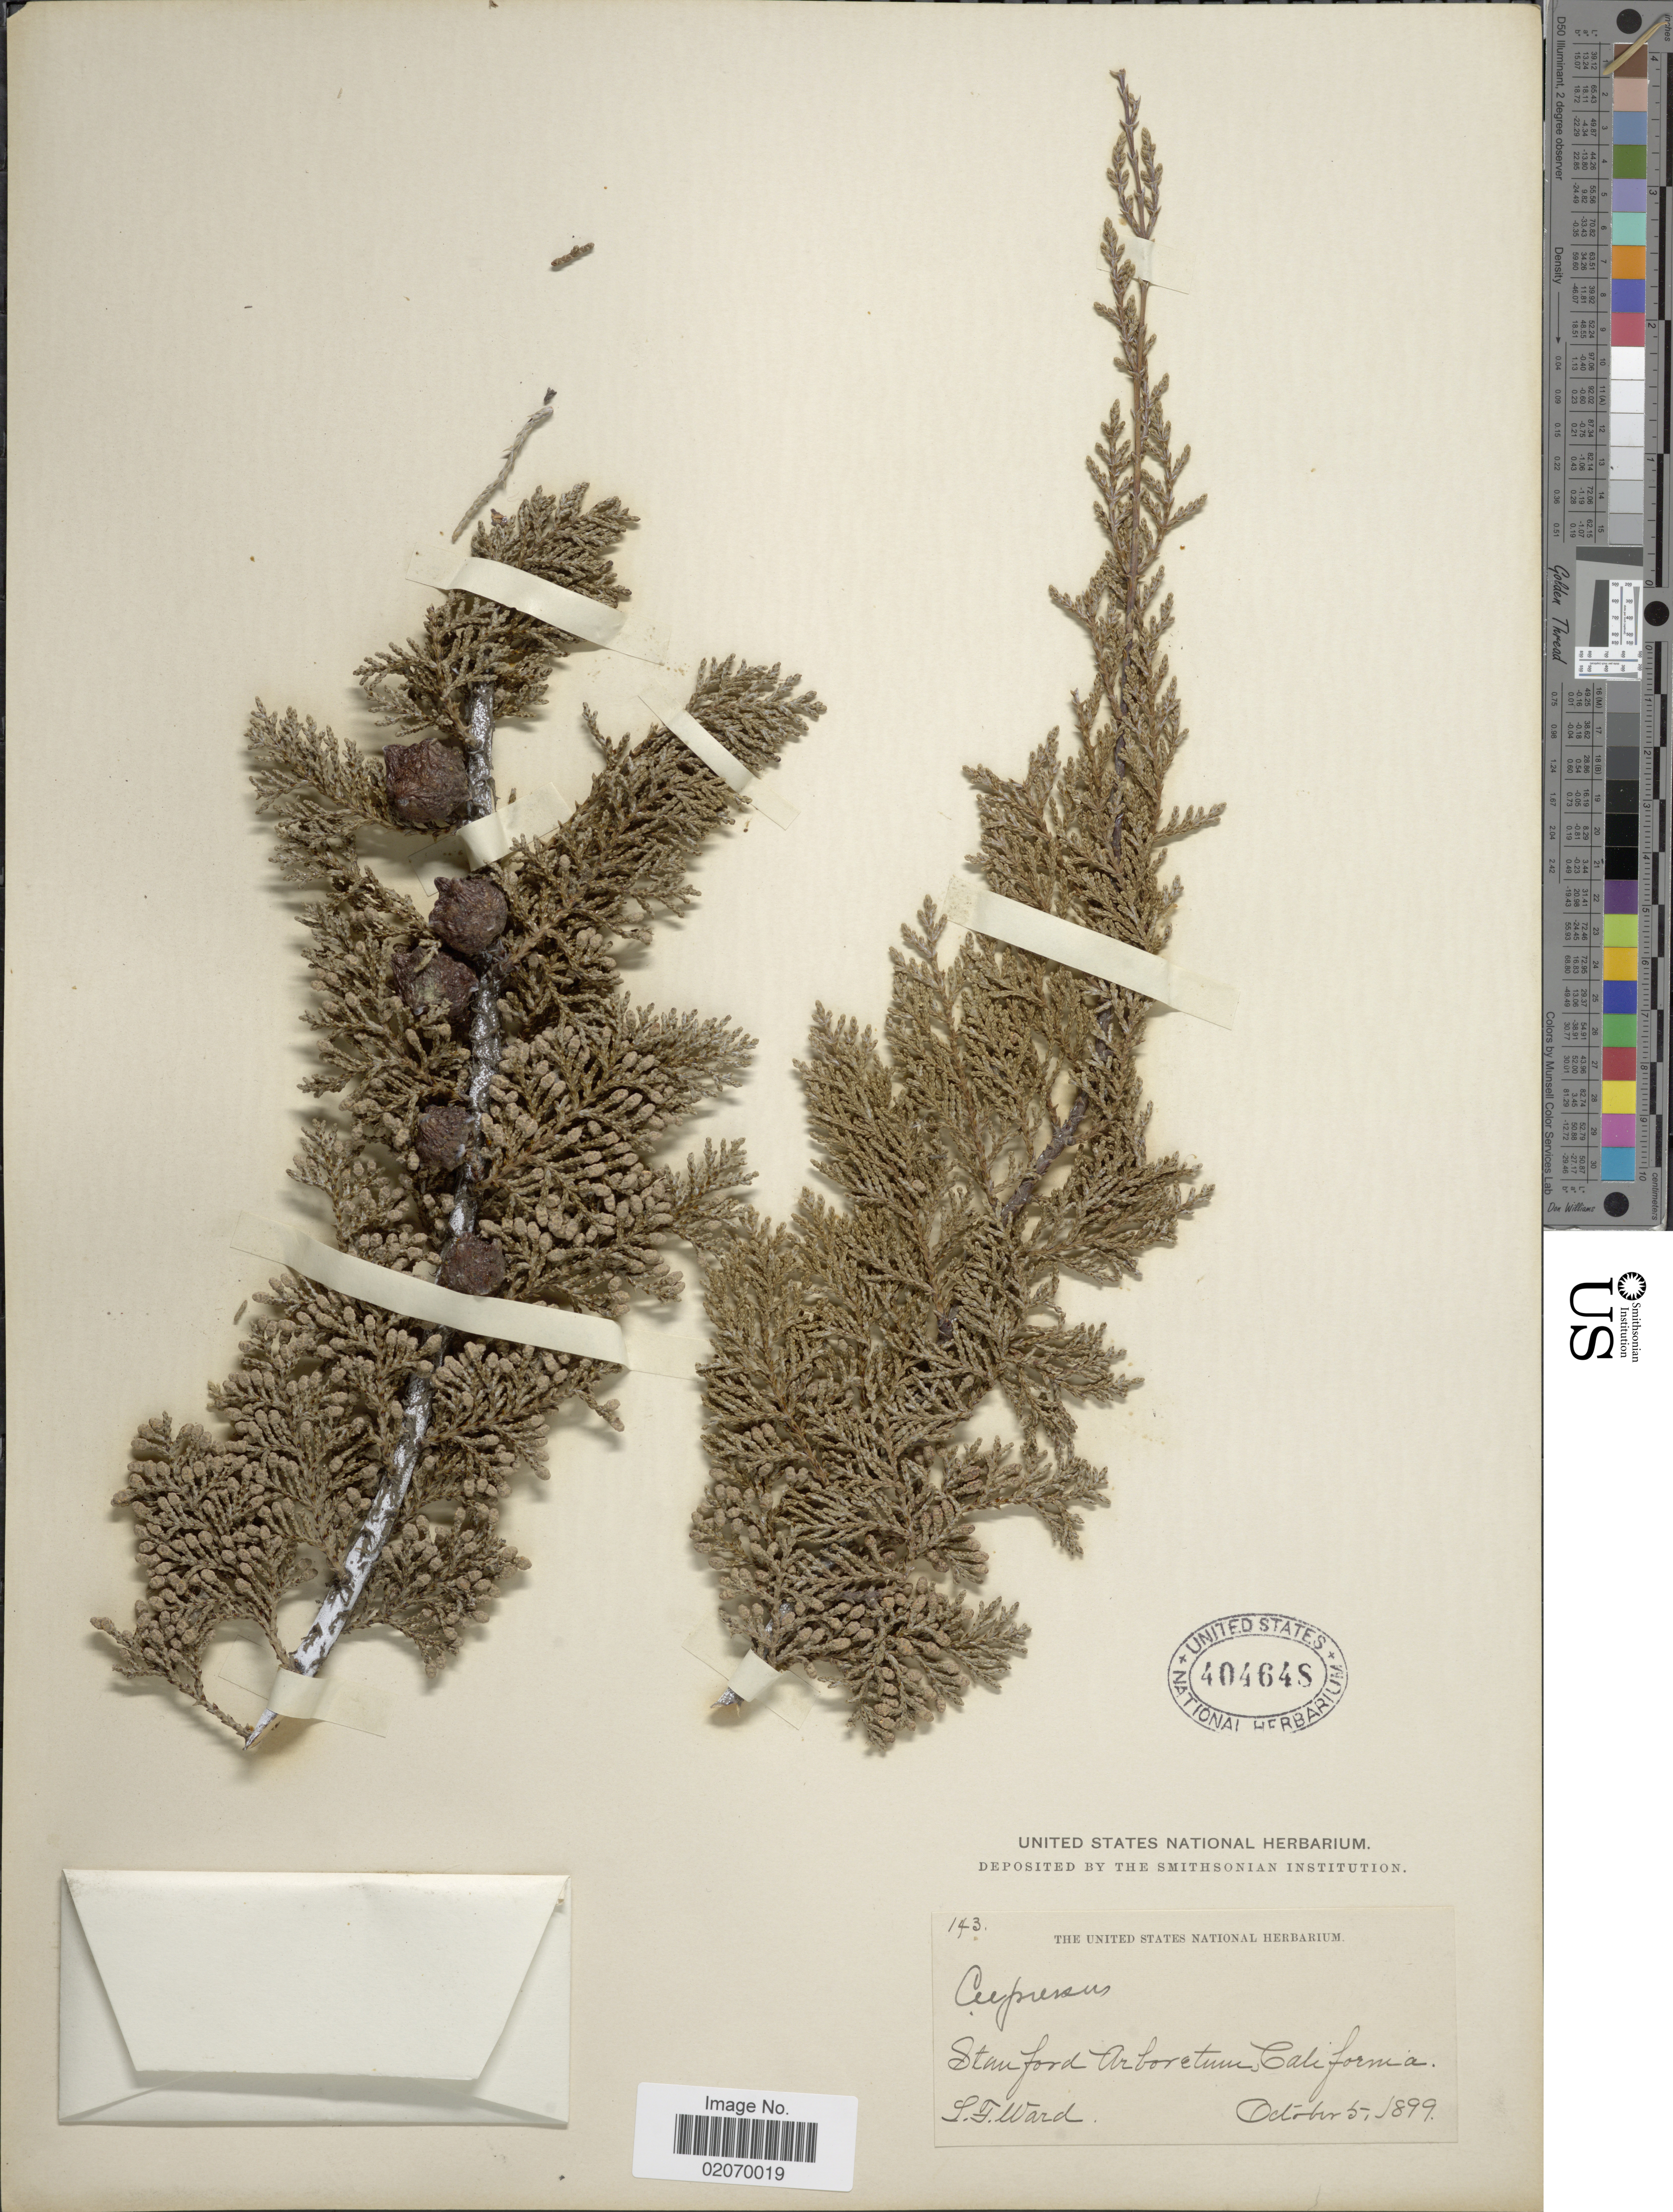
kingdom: Plantae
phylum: Tracheophyta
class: Pinopsida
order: Pinales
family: Cupressaceae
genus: Hesperocyparis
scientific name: Hesperocyparis sp.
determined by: (US) Smithsonian Institution - National Museum of Natural History - Department of Botany (UNITED STATES)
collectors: L. Ward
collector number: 143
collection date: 1899-10-05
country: United States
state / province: California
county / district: Santa Clara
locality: Stanford Arboretum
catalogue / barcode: US 404648